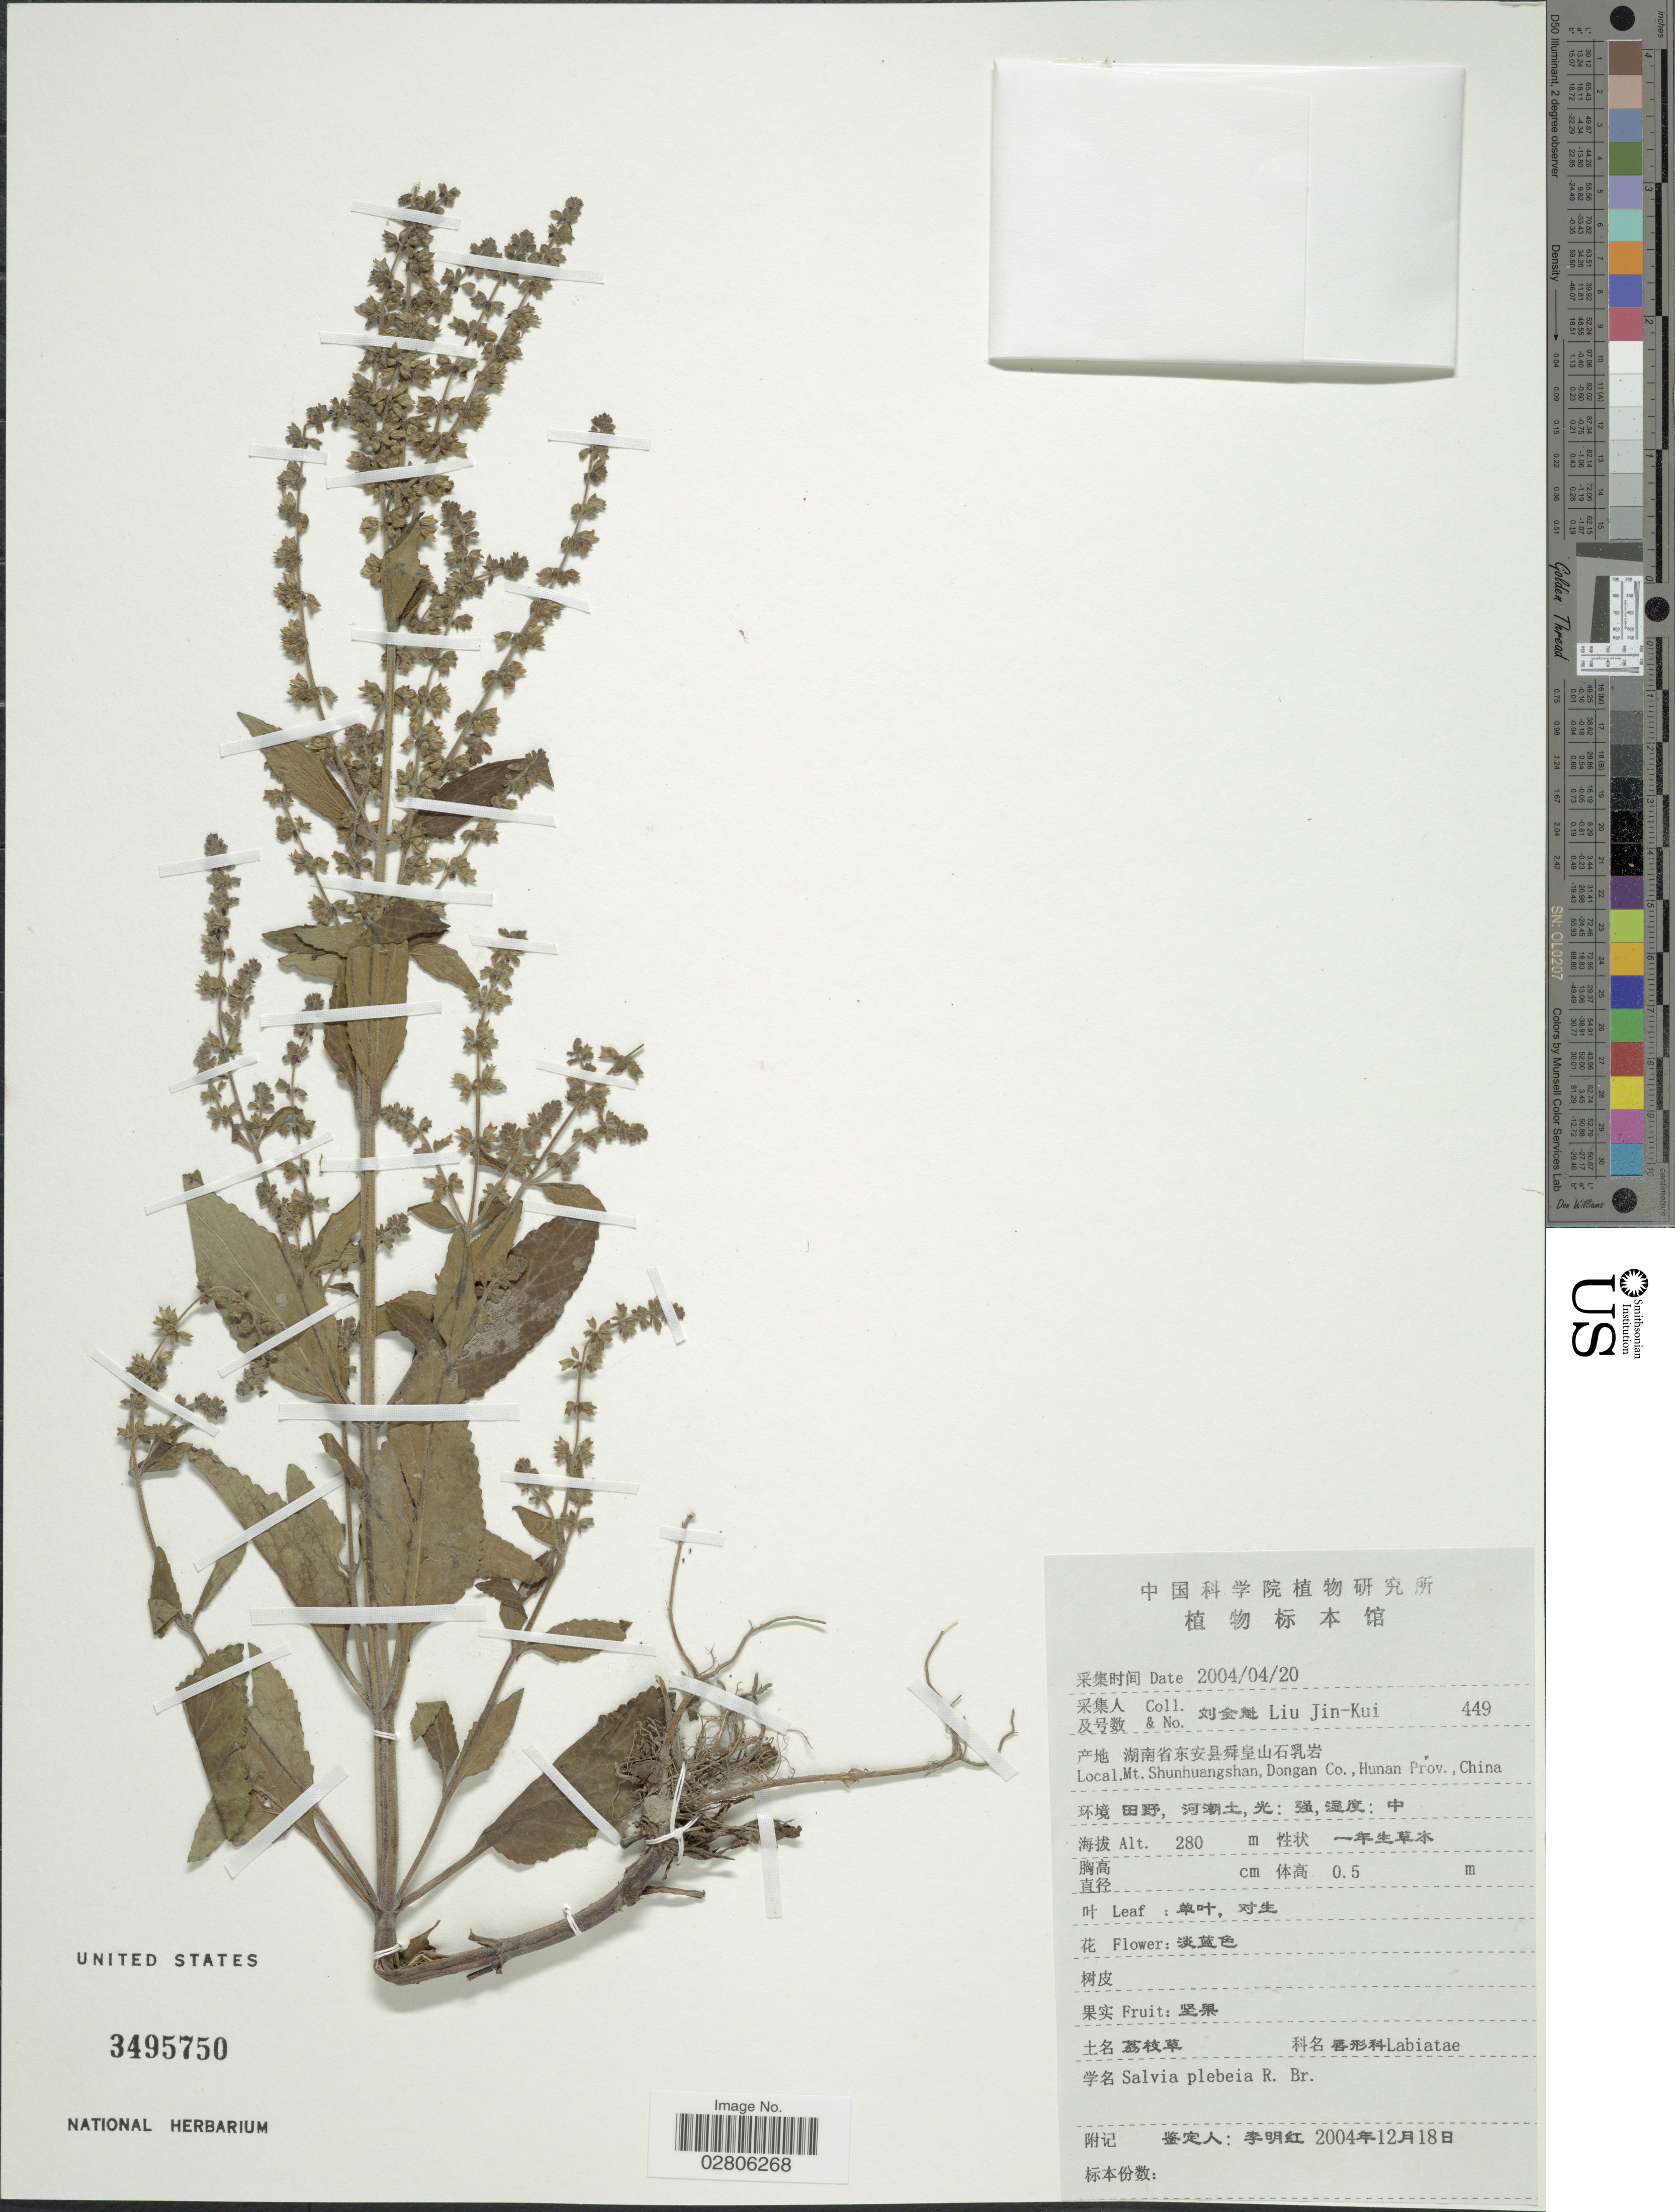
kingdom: Plantae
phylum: Tracheophyta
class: Magnoliopsida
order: Lamiales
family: Lamiaceae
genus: Salvia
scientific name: Salvia plebeia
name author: R. Br.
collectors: Liu Jin-Kui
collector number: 449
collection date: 2004-04-20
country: China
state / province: Hunan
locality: Mt. Shunhuangshan, Dongan Co.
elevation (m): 280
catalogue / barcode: US 3495750